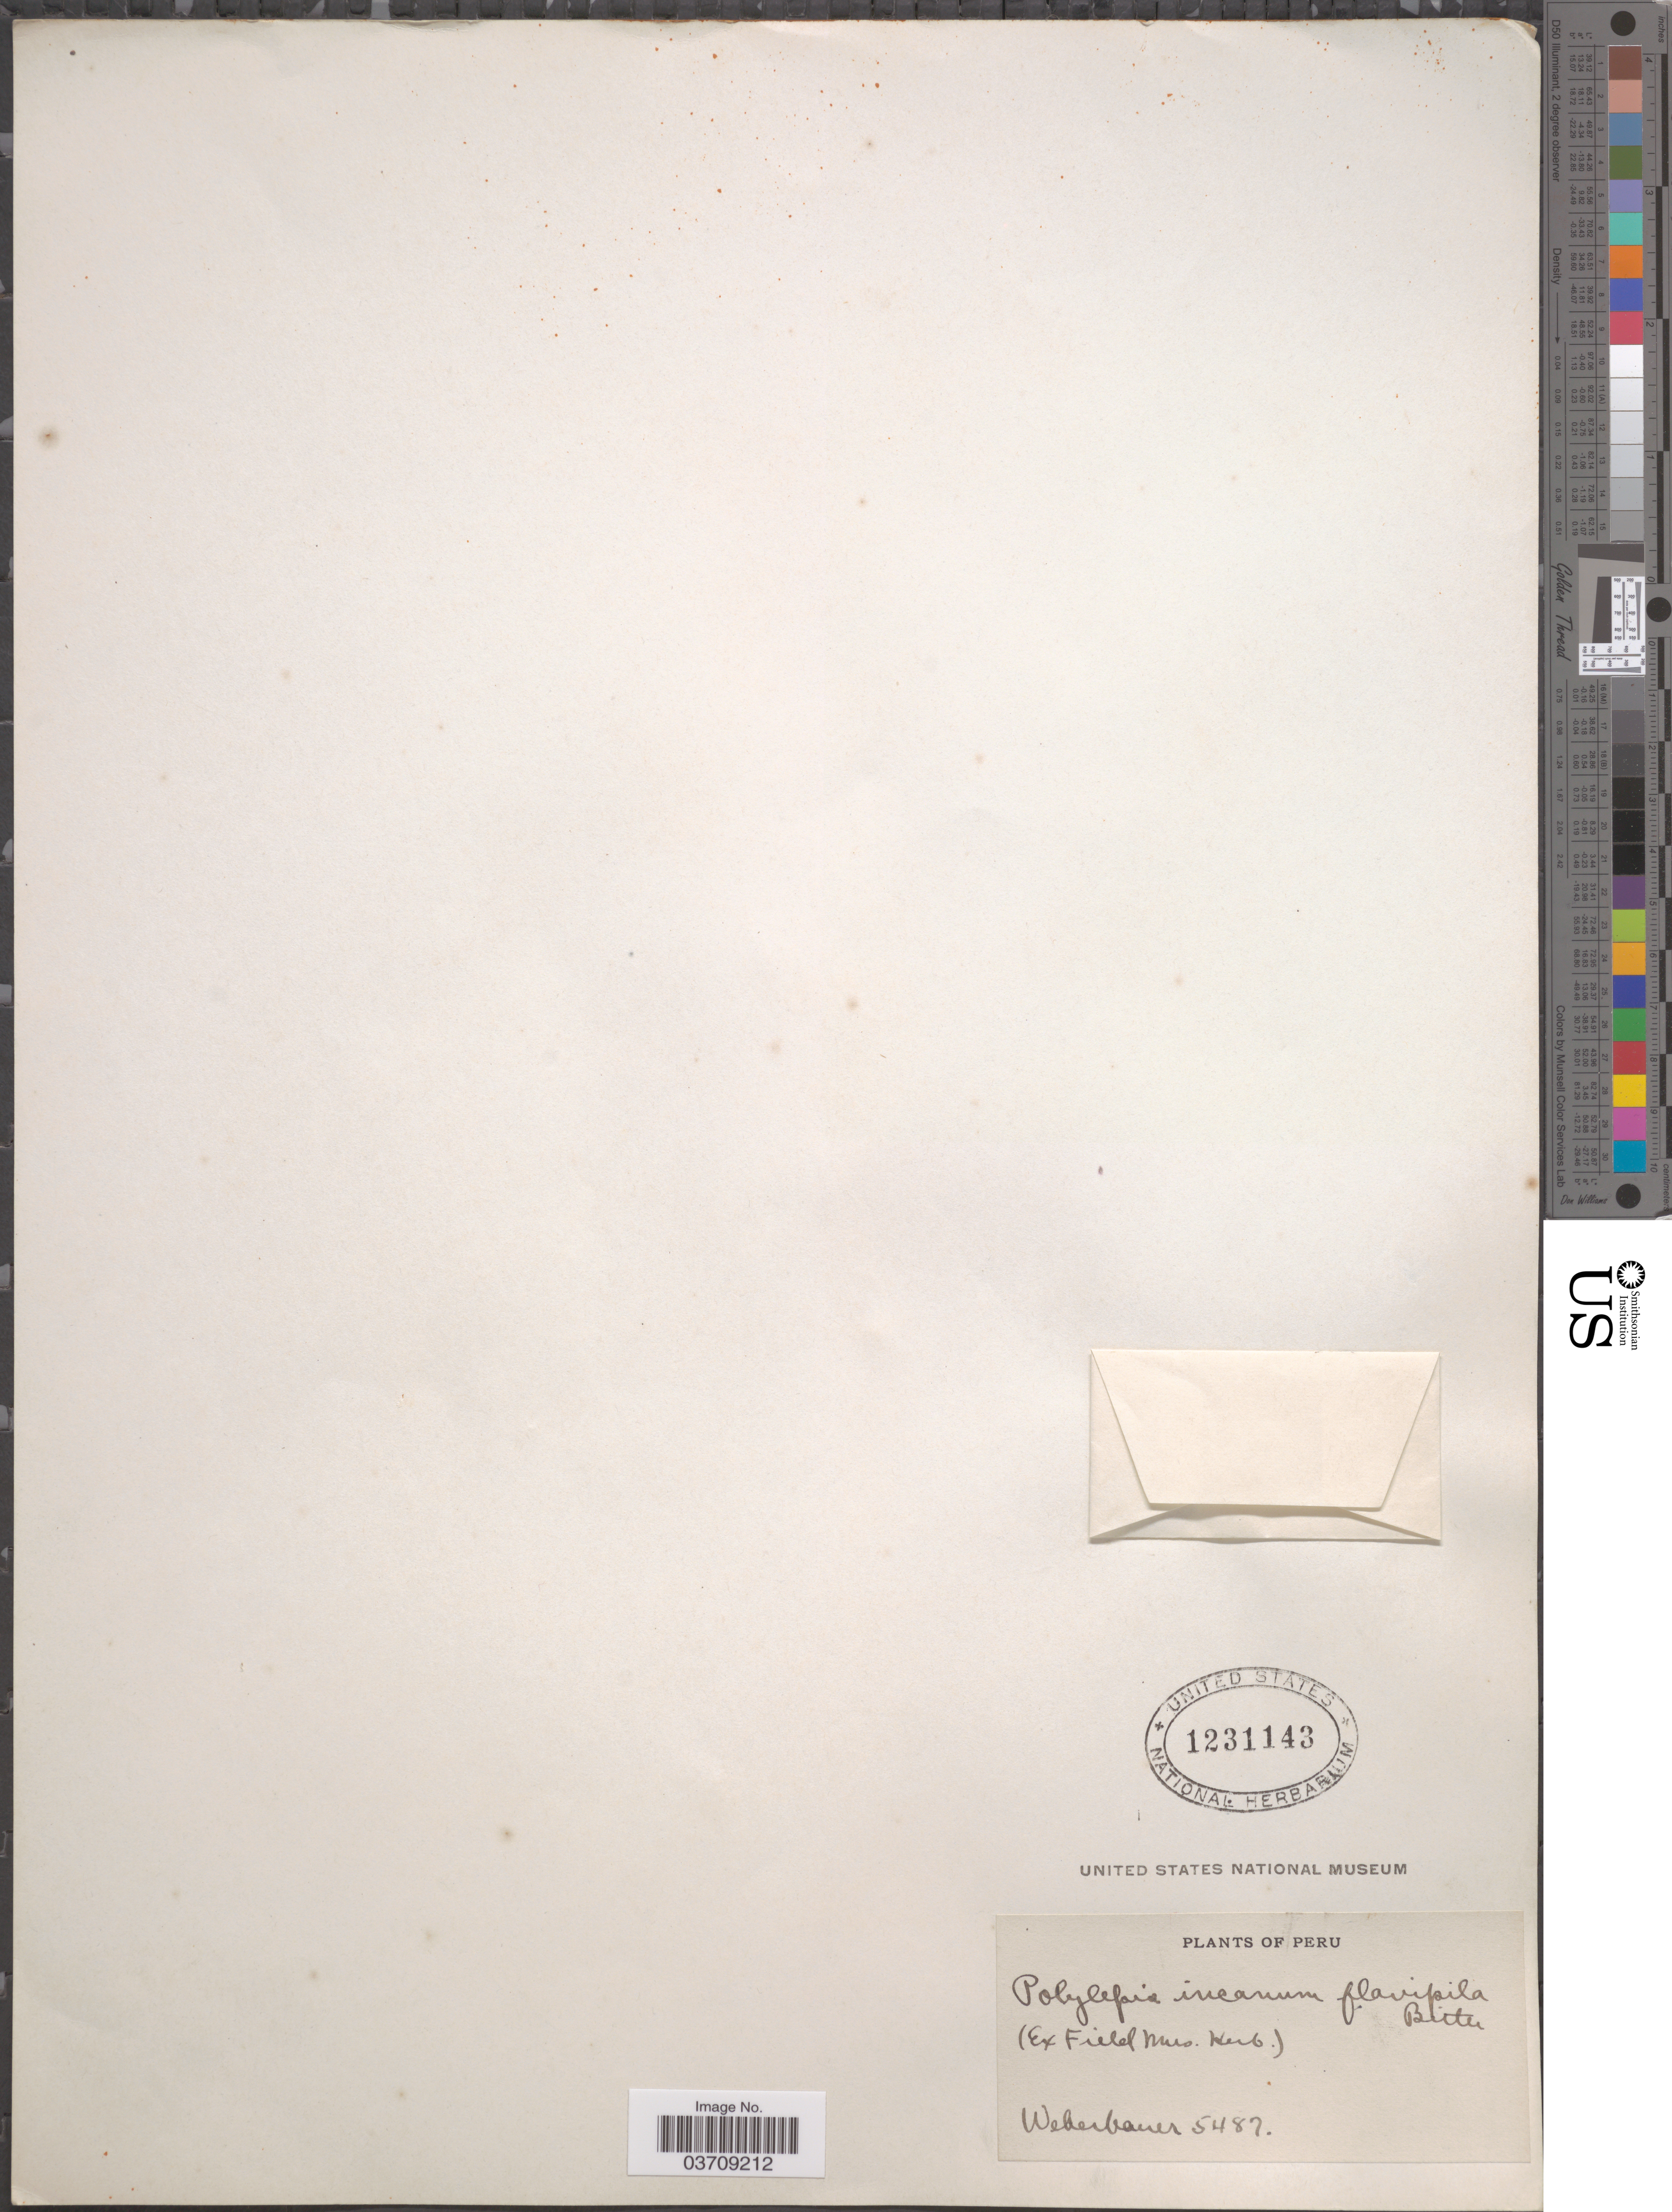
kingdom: Plantae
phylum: Tracheophyta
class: Magnoliopsida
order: Rosales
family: Rosaceae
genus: Polylepis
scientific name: Polylepis rugulosa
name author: Bitter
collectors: Weberbauer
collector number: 5487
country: Peru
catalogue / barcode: US 1231143